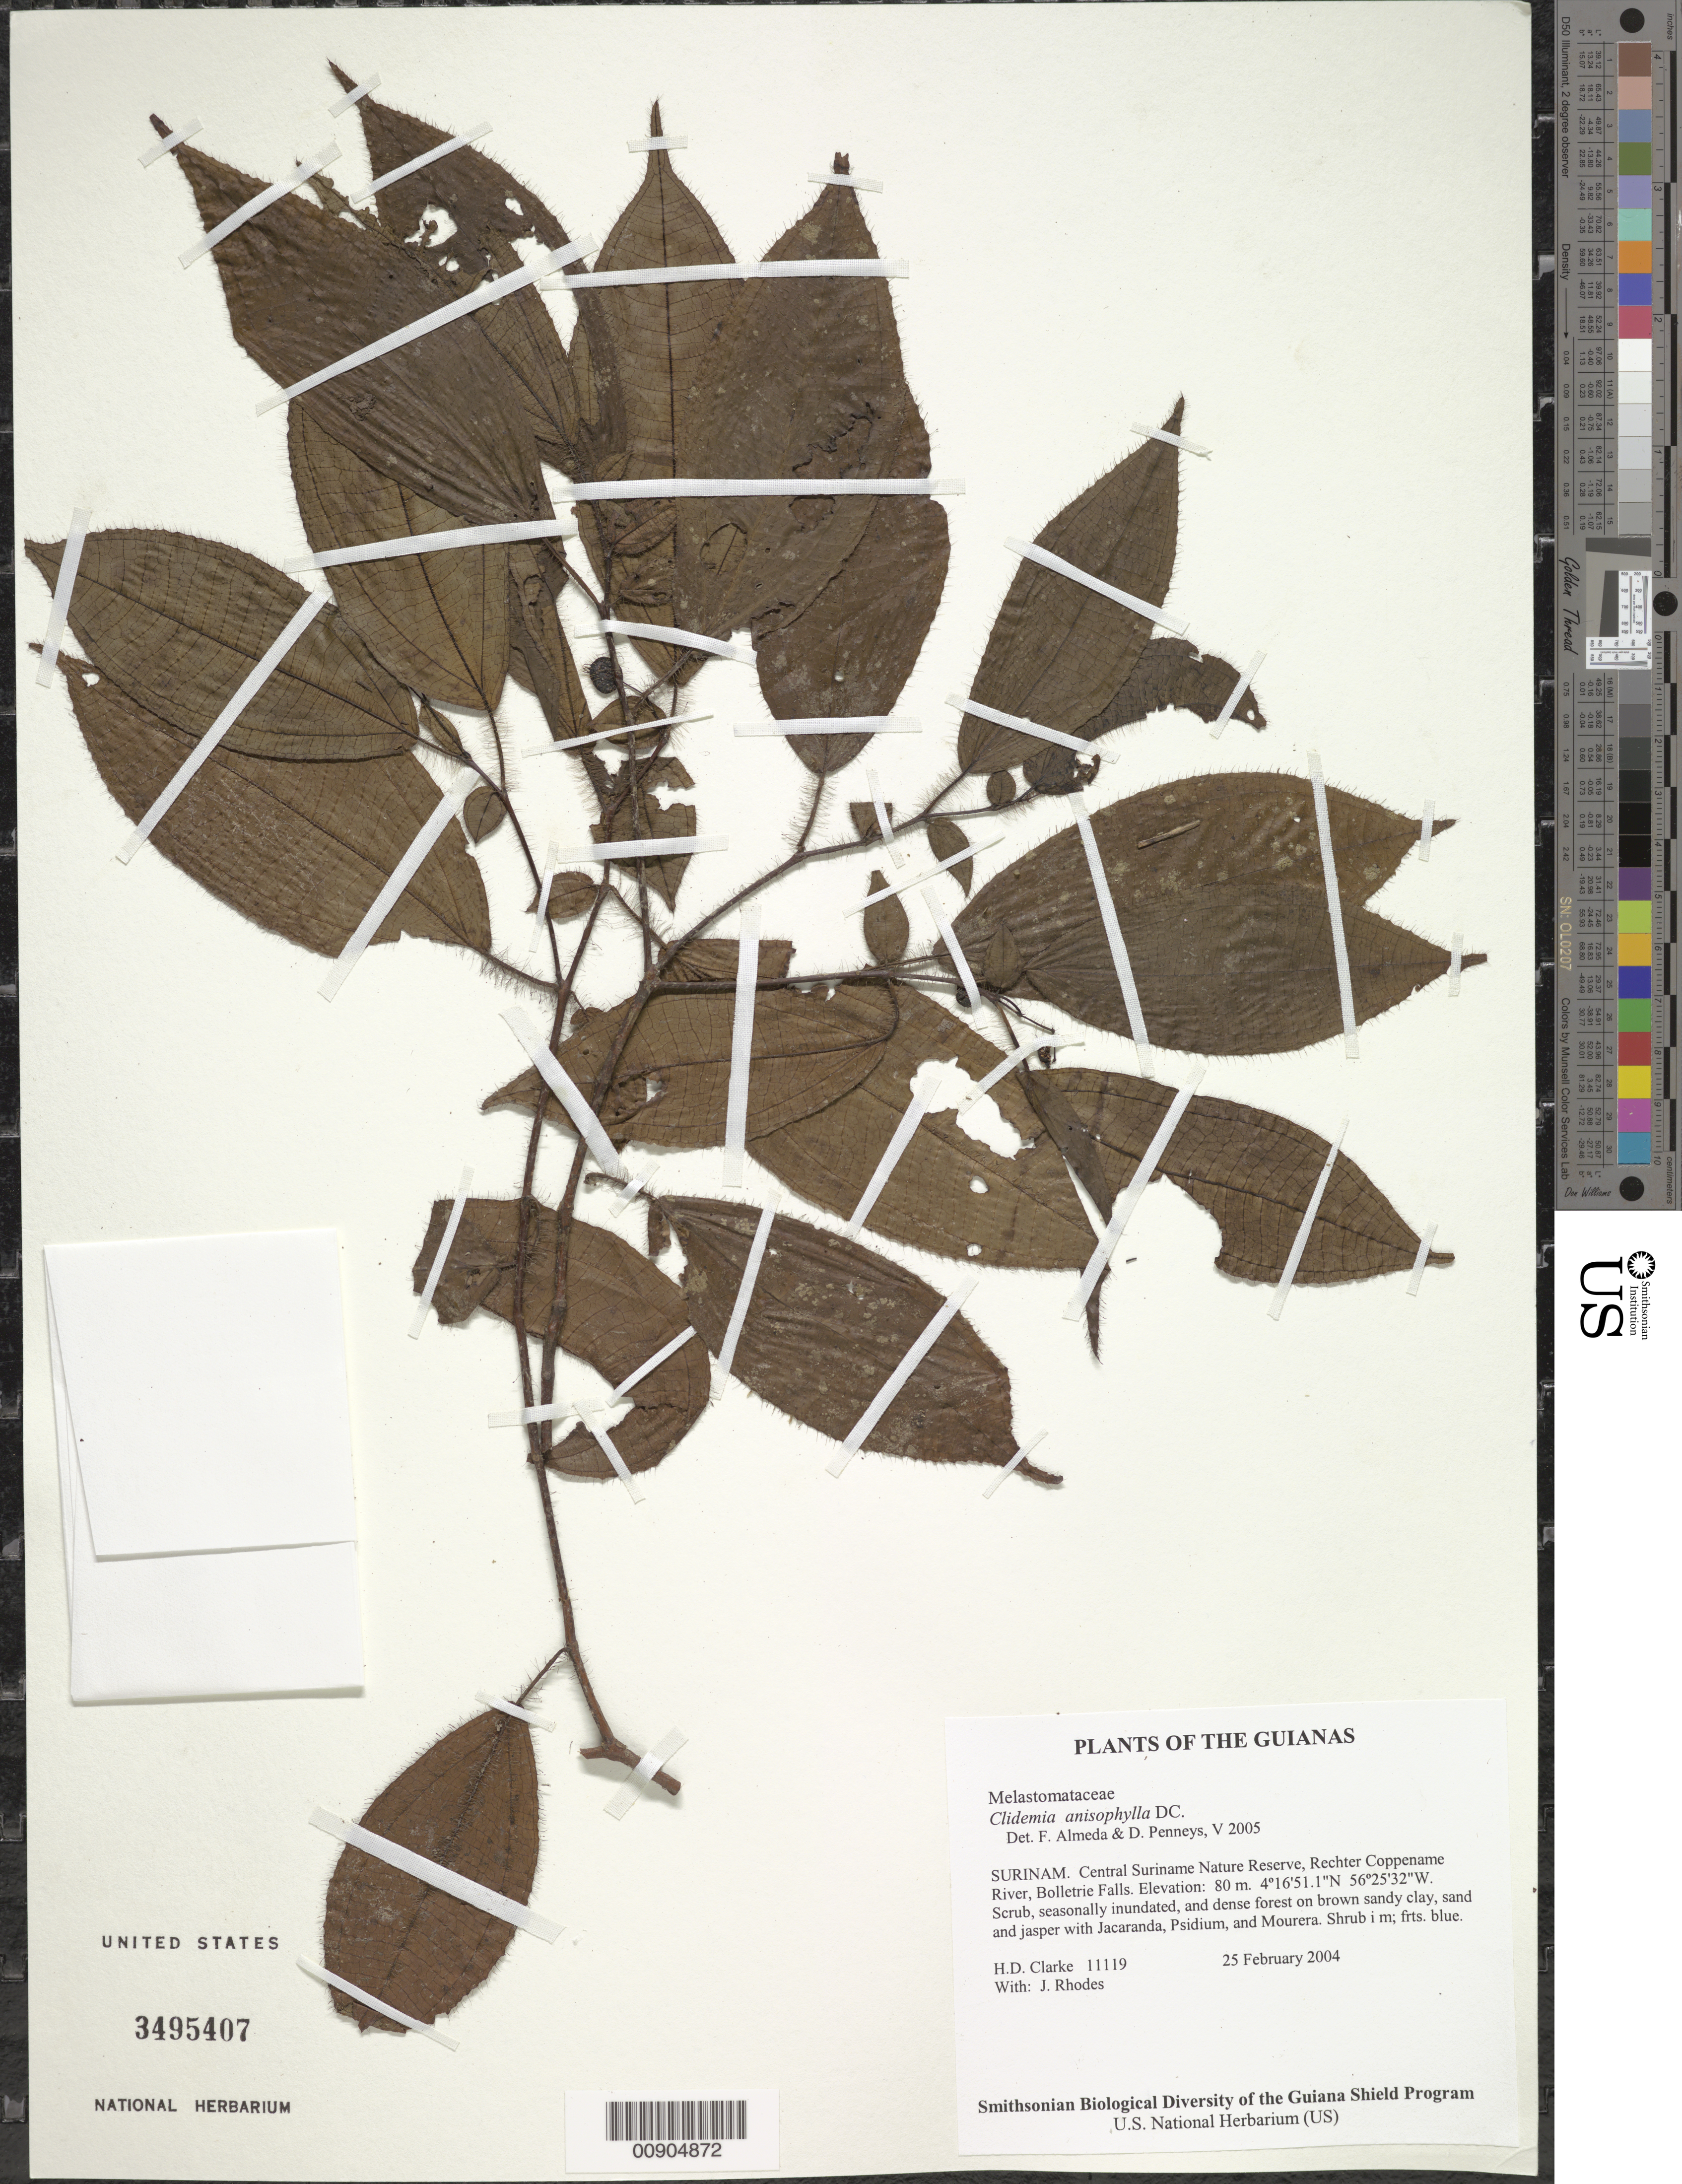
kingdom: Plantae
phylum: Tracheophyta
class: Magnoliopsida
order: Myrtales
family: Melastomataceae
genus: Clidemia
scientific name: Clidemia anisophylla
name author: DC.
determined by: Almeda, F.; Penneys, D. S.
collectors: H. D. Clarke & J. Rhodes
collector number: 11119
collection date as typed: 25 February 2004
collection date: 2004-02-25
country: Suriname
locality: Central Suriname Nature Reserve, Rechter Coppename River, Bolletrie Falls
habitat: Scrub, seasonally inundated, and dense forest on brown sandy clay, sand and jasper with Jacaranda, Psidium, and Mourera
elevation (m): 80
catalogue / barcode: US 3495407